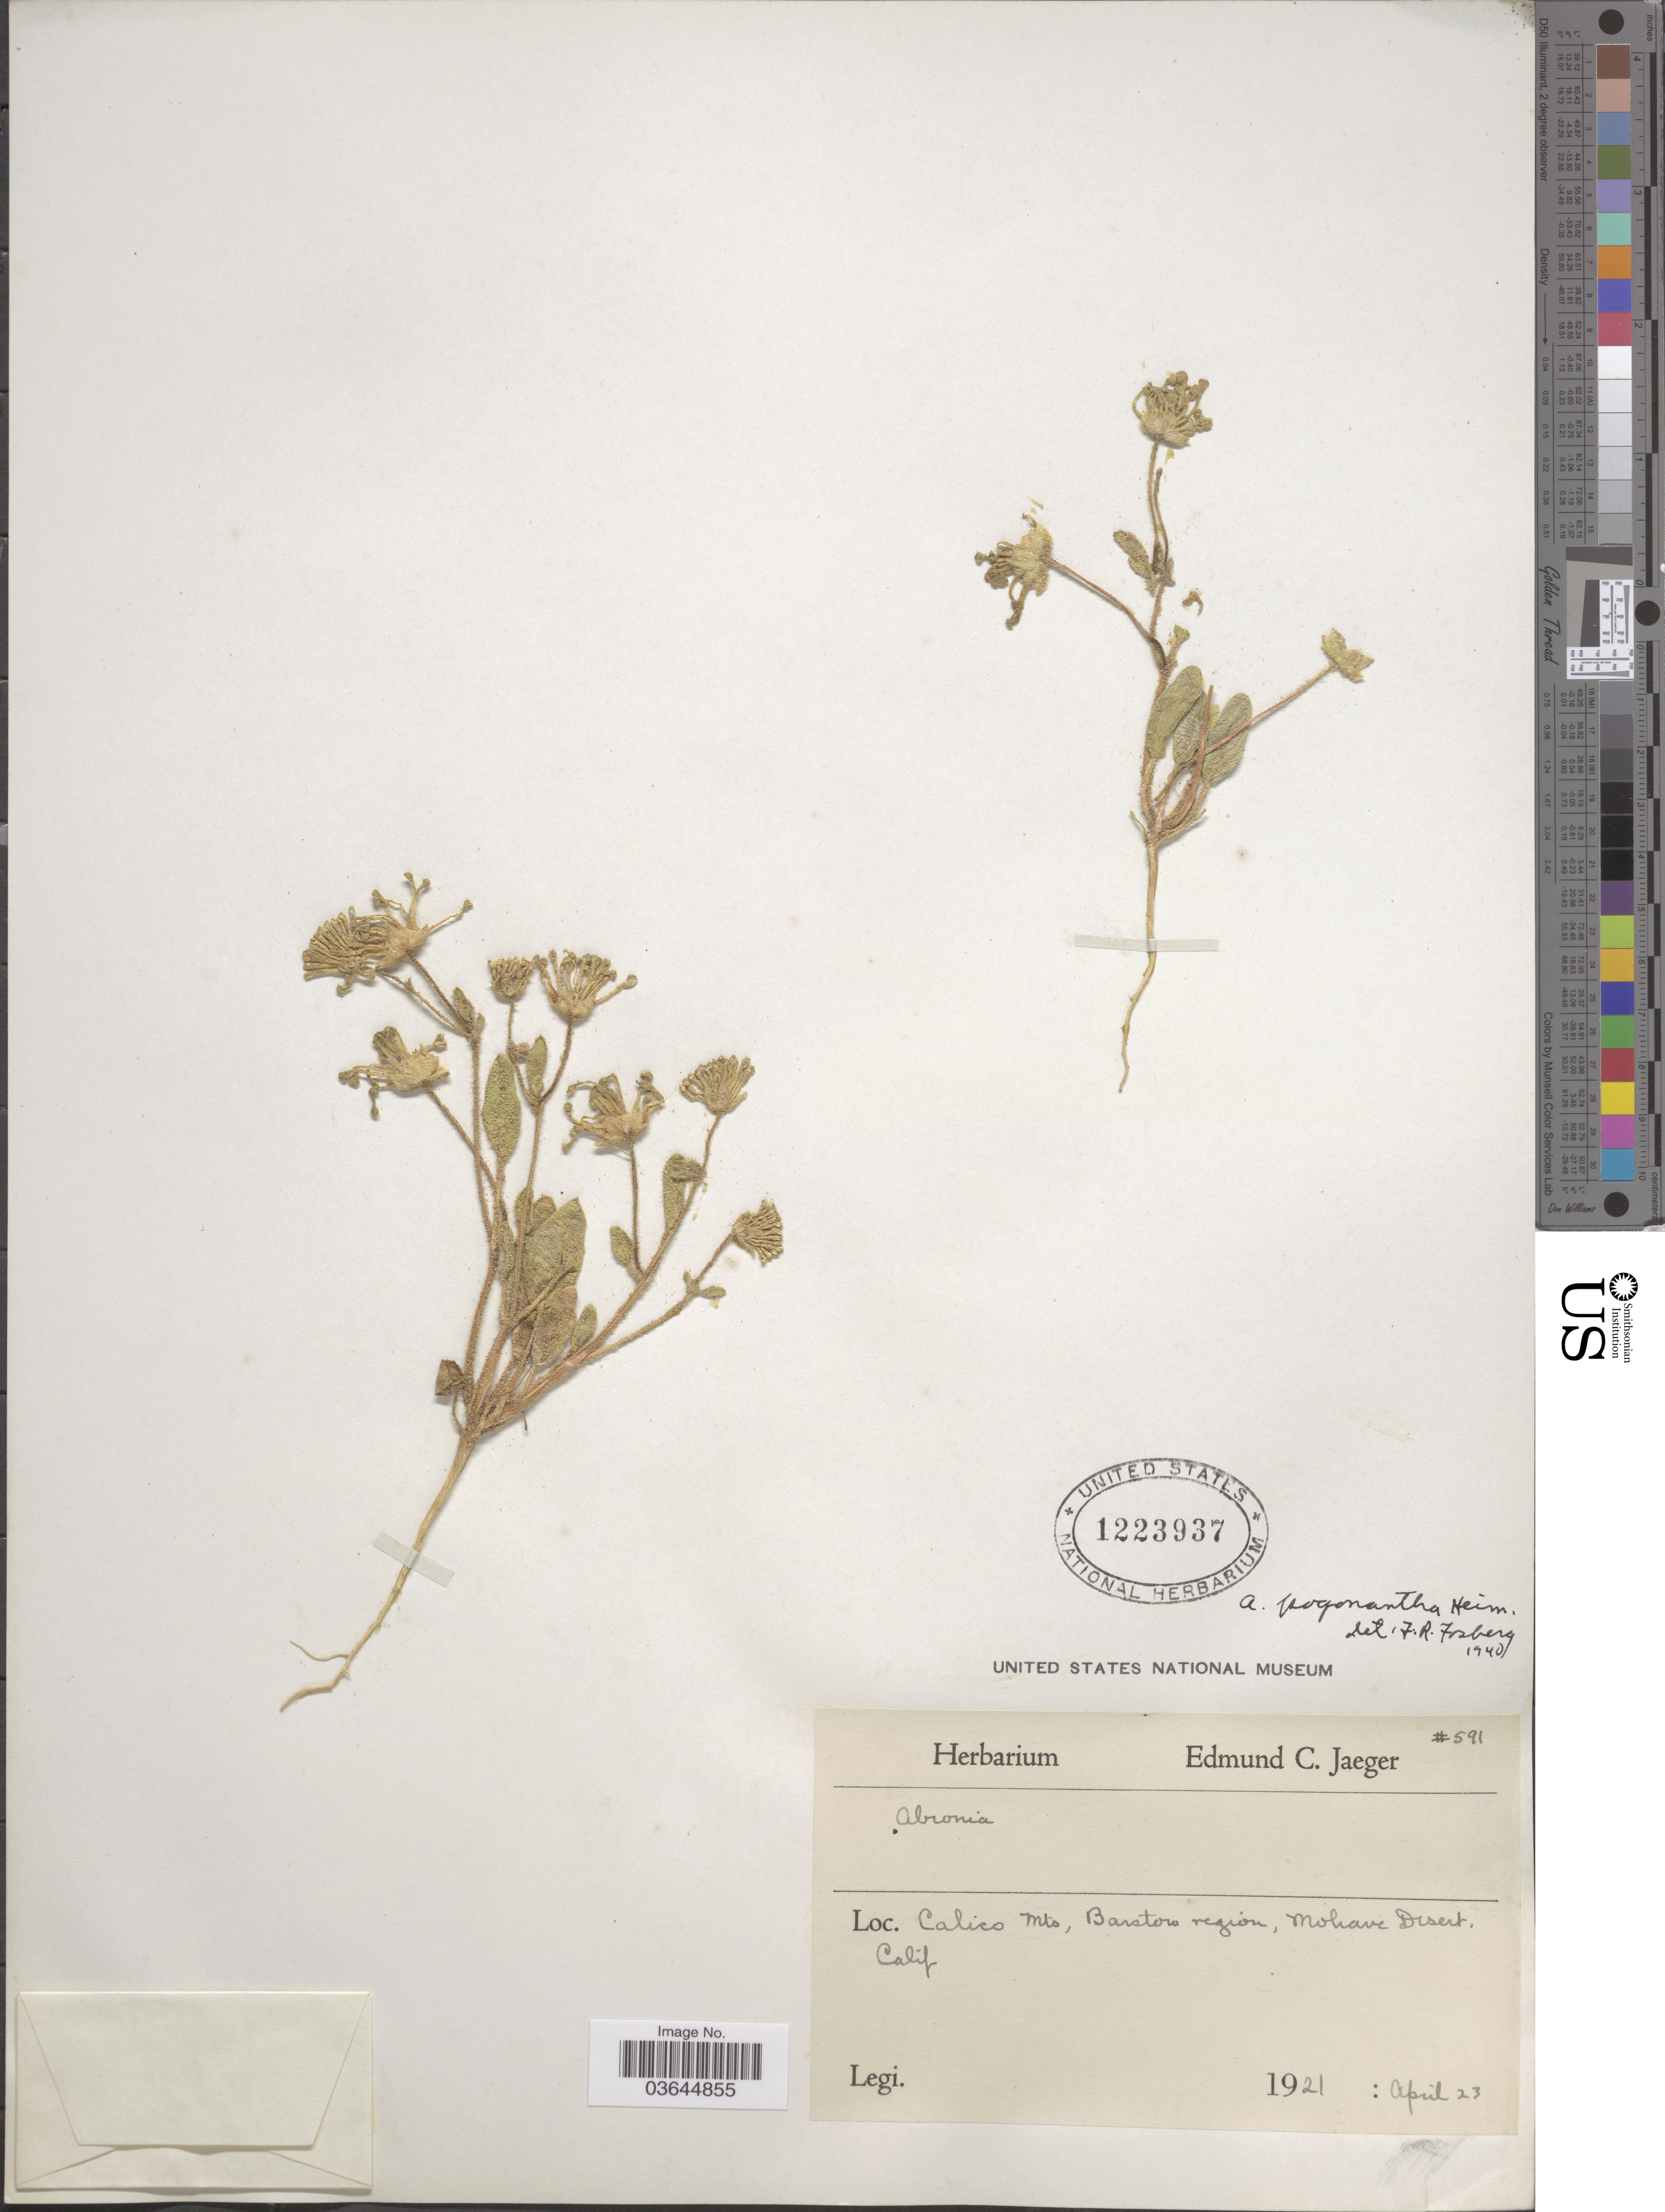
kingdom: Plantae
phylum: Tracheophyta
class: Magnoliopsida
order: Caryophyllales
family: Nyctaginaceae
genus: Abronia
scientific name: Abronia pogonantha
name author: Heimerl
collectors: ex herb. E.C. Jaeger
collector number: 591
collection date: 1921-04-23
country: United States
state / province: California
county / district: Kern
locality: Calico Mts, Bastow region, Mohave Desert.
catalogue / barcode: US 1223937